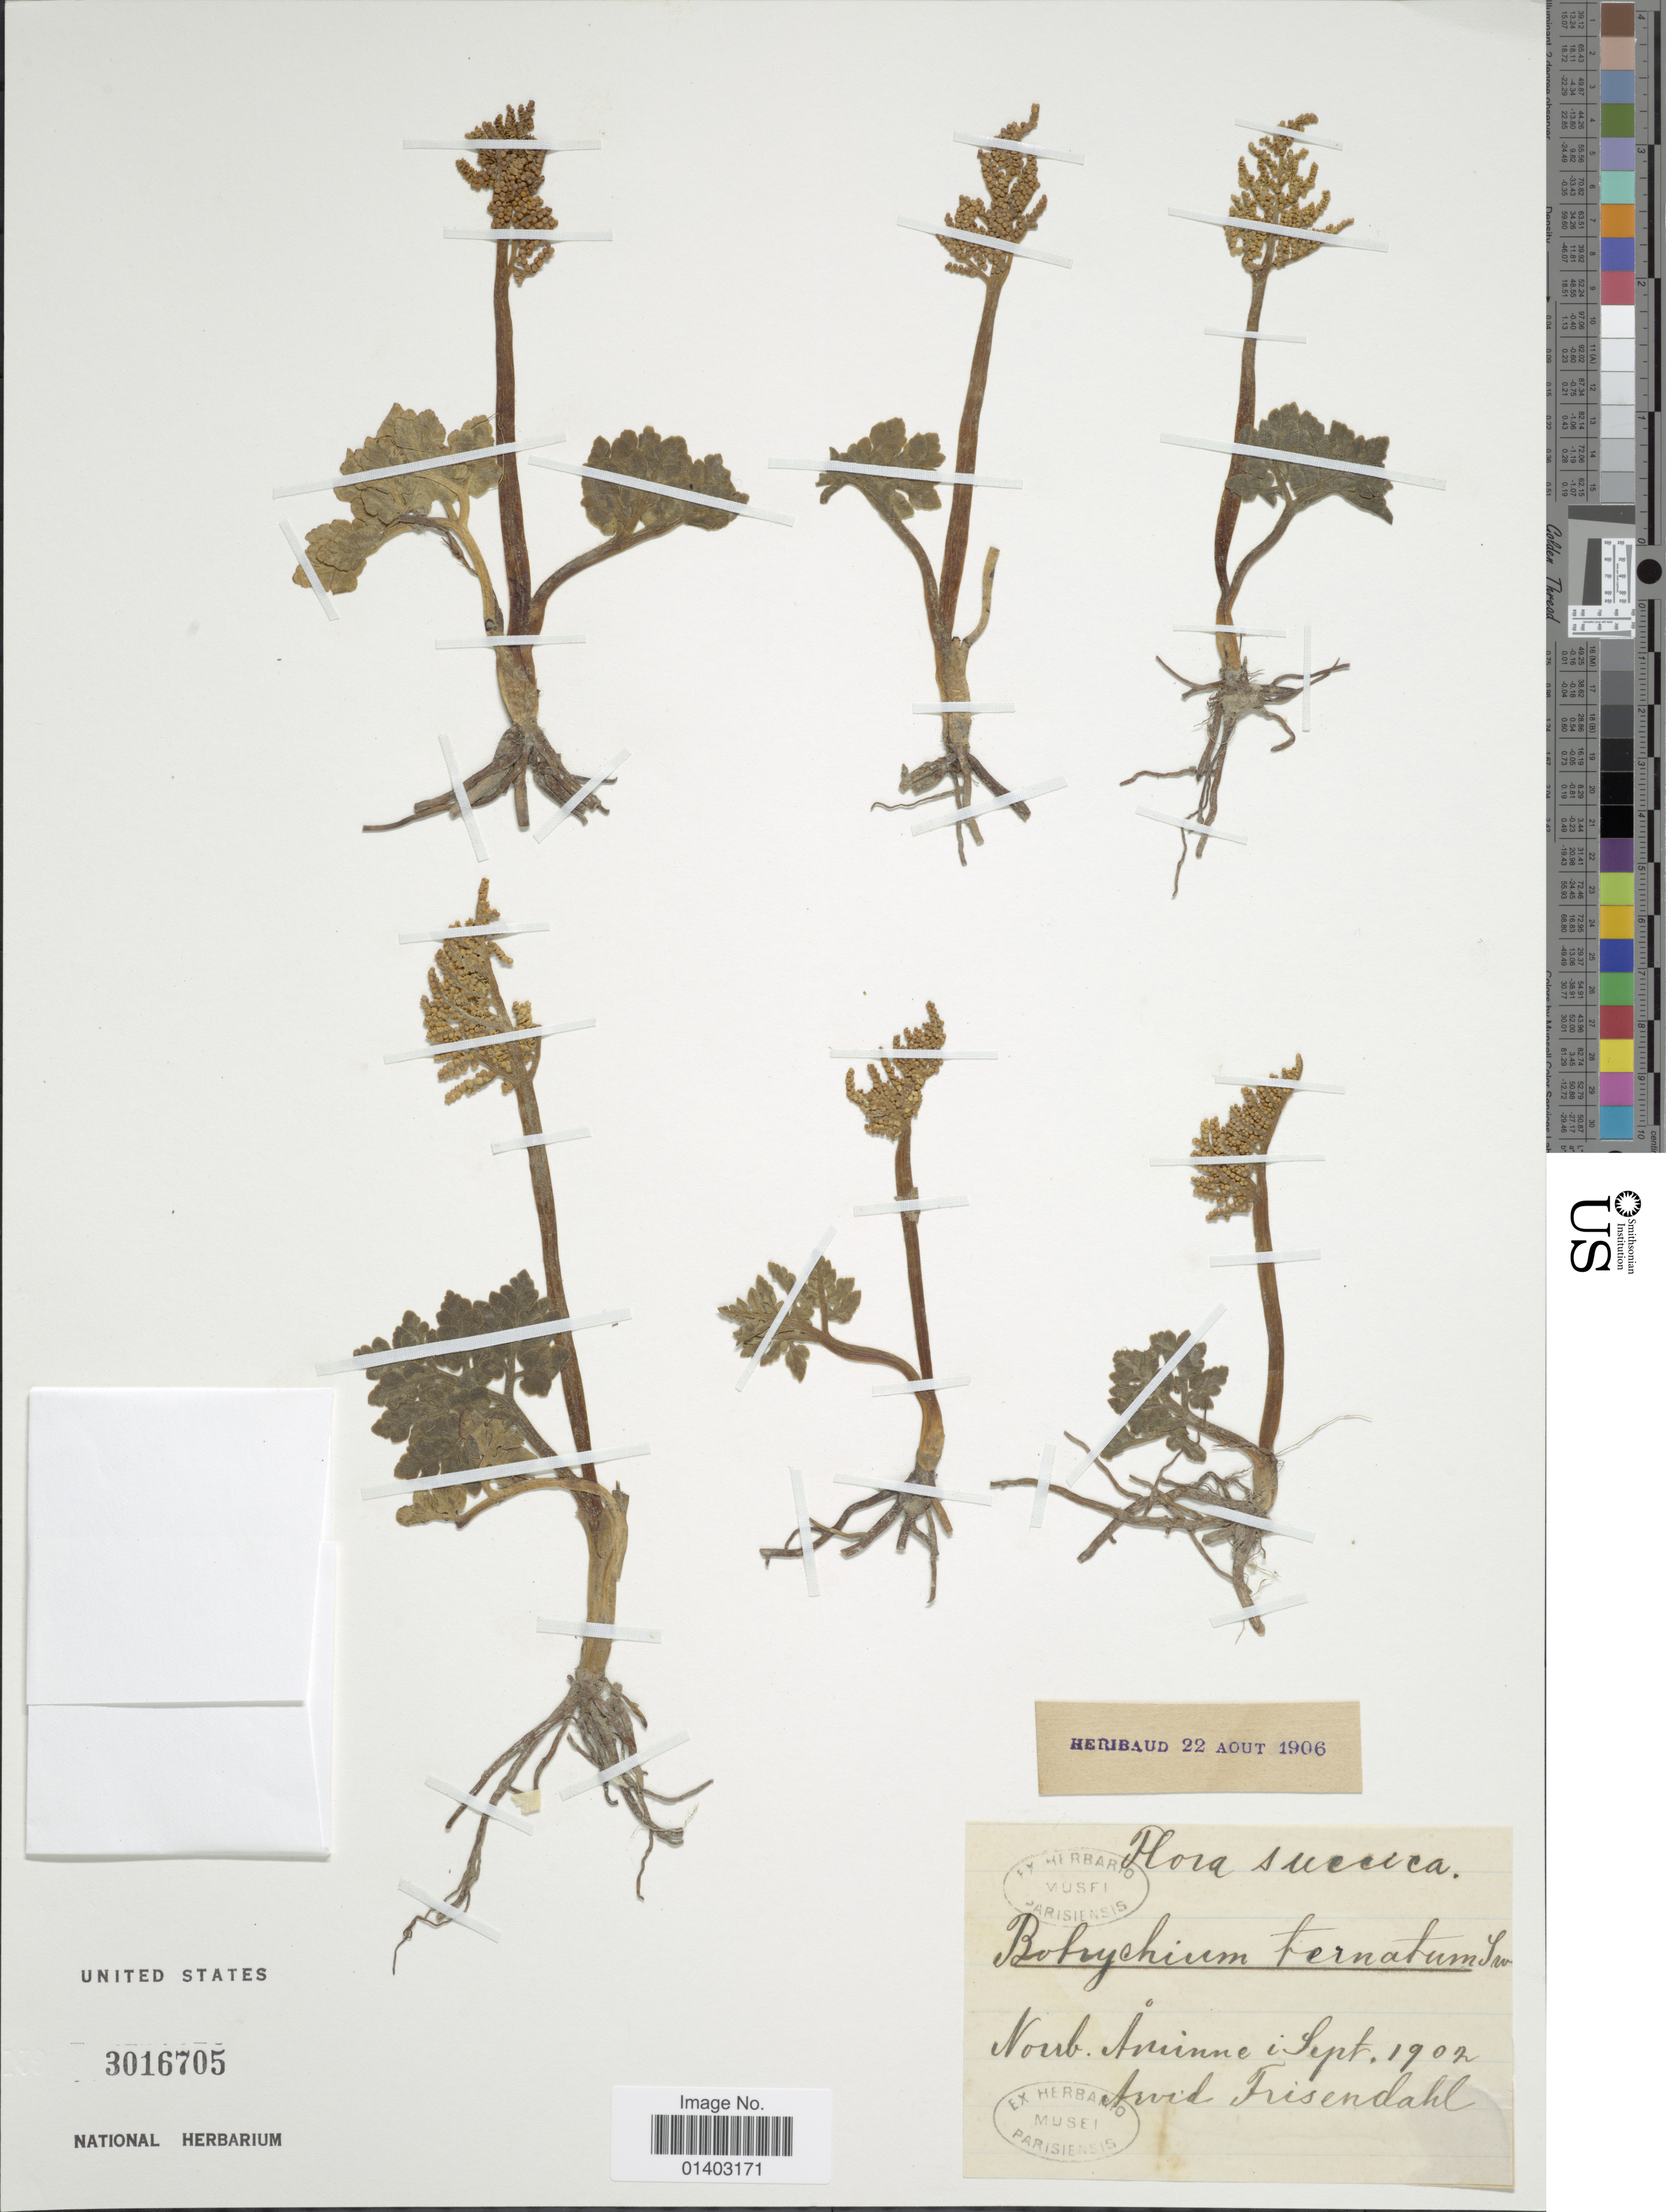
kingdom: Plantae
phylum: Tracheophyta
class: Polypodiopsida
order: Ophioglossales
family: Ophioglossaceae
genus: Botrychium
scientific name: Botrychium multifidum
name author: (J.F. Gmel.) Rupr.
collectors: A. Frisendahl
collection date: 1902-09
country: Sweden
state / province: Norrbotten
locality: Åminne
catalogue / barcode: US 3016705